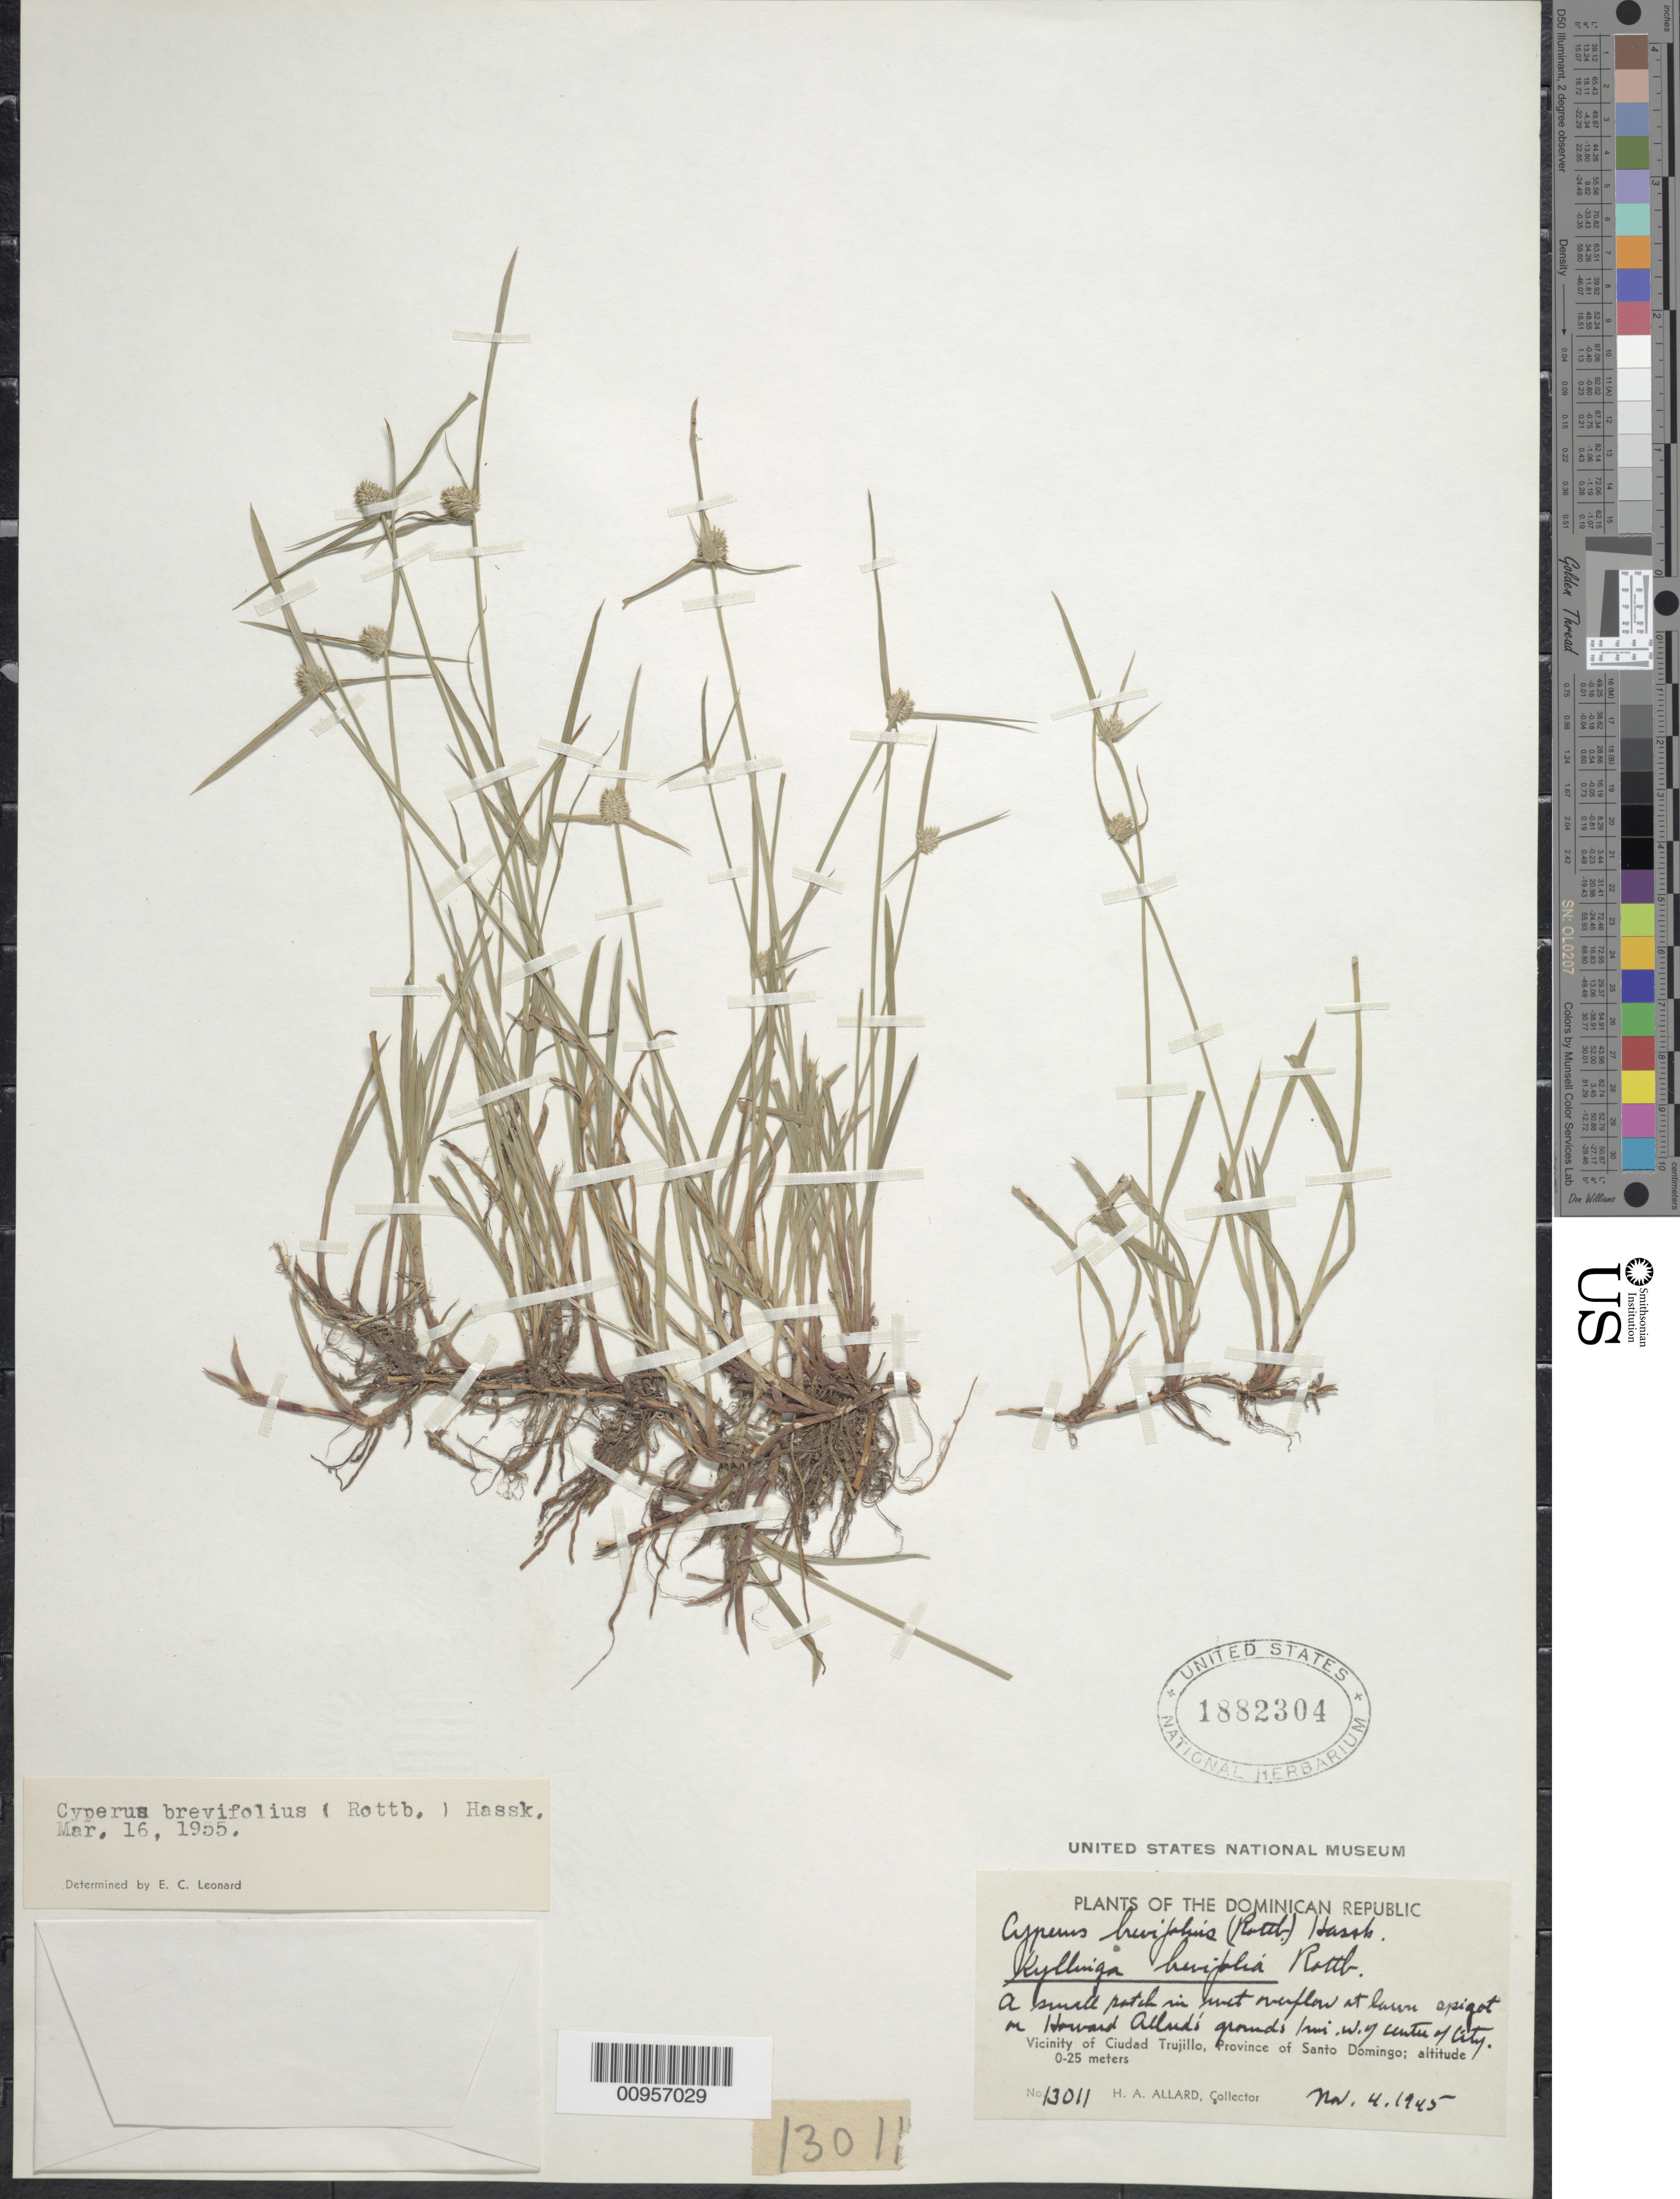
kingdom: Plantae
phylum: Tracheophyta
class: Liliopsida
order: Poales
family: Cyperaceae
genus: Cyperus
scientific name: Cyperus brevifolius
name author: (Rottb.) Hassk.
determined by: Strong, M. T., (US), Smithsonian Institution - National Museum of Natural History (UNITED STATES)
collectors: A. H. Allard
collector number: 13011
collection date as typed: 04 Nov 1945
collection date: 1945-11-04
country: Dominican Republic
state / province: Santo Domingo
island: Hispaniola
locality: Vicinity of Ciudad Trujillo, lawn on Howard Allard's grounds, 1 mile W of center of city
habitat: In wet overflow at lawn spigot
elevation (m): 0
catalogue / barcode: US 1882304